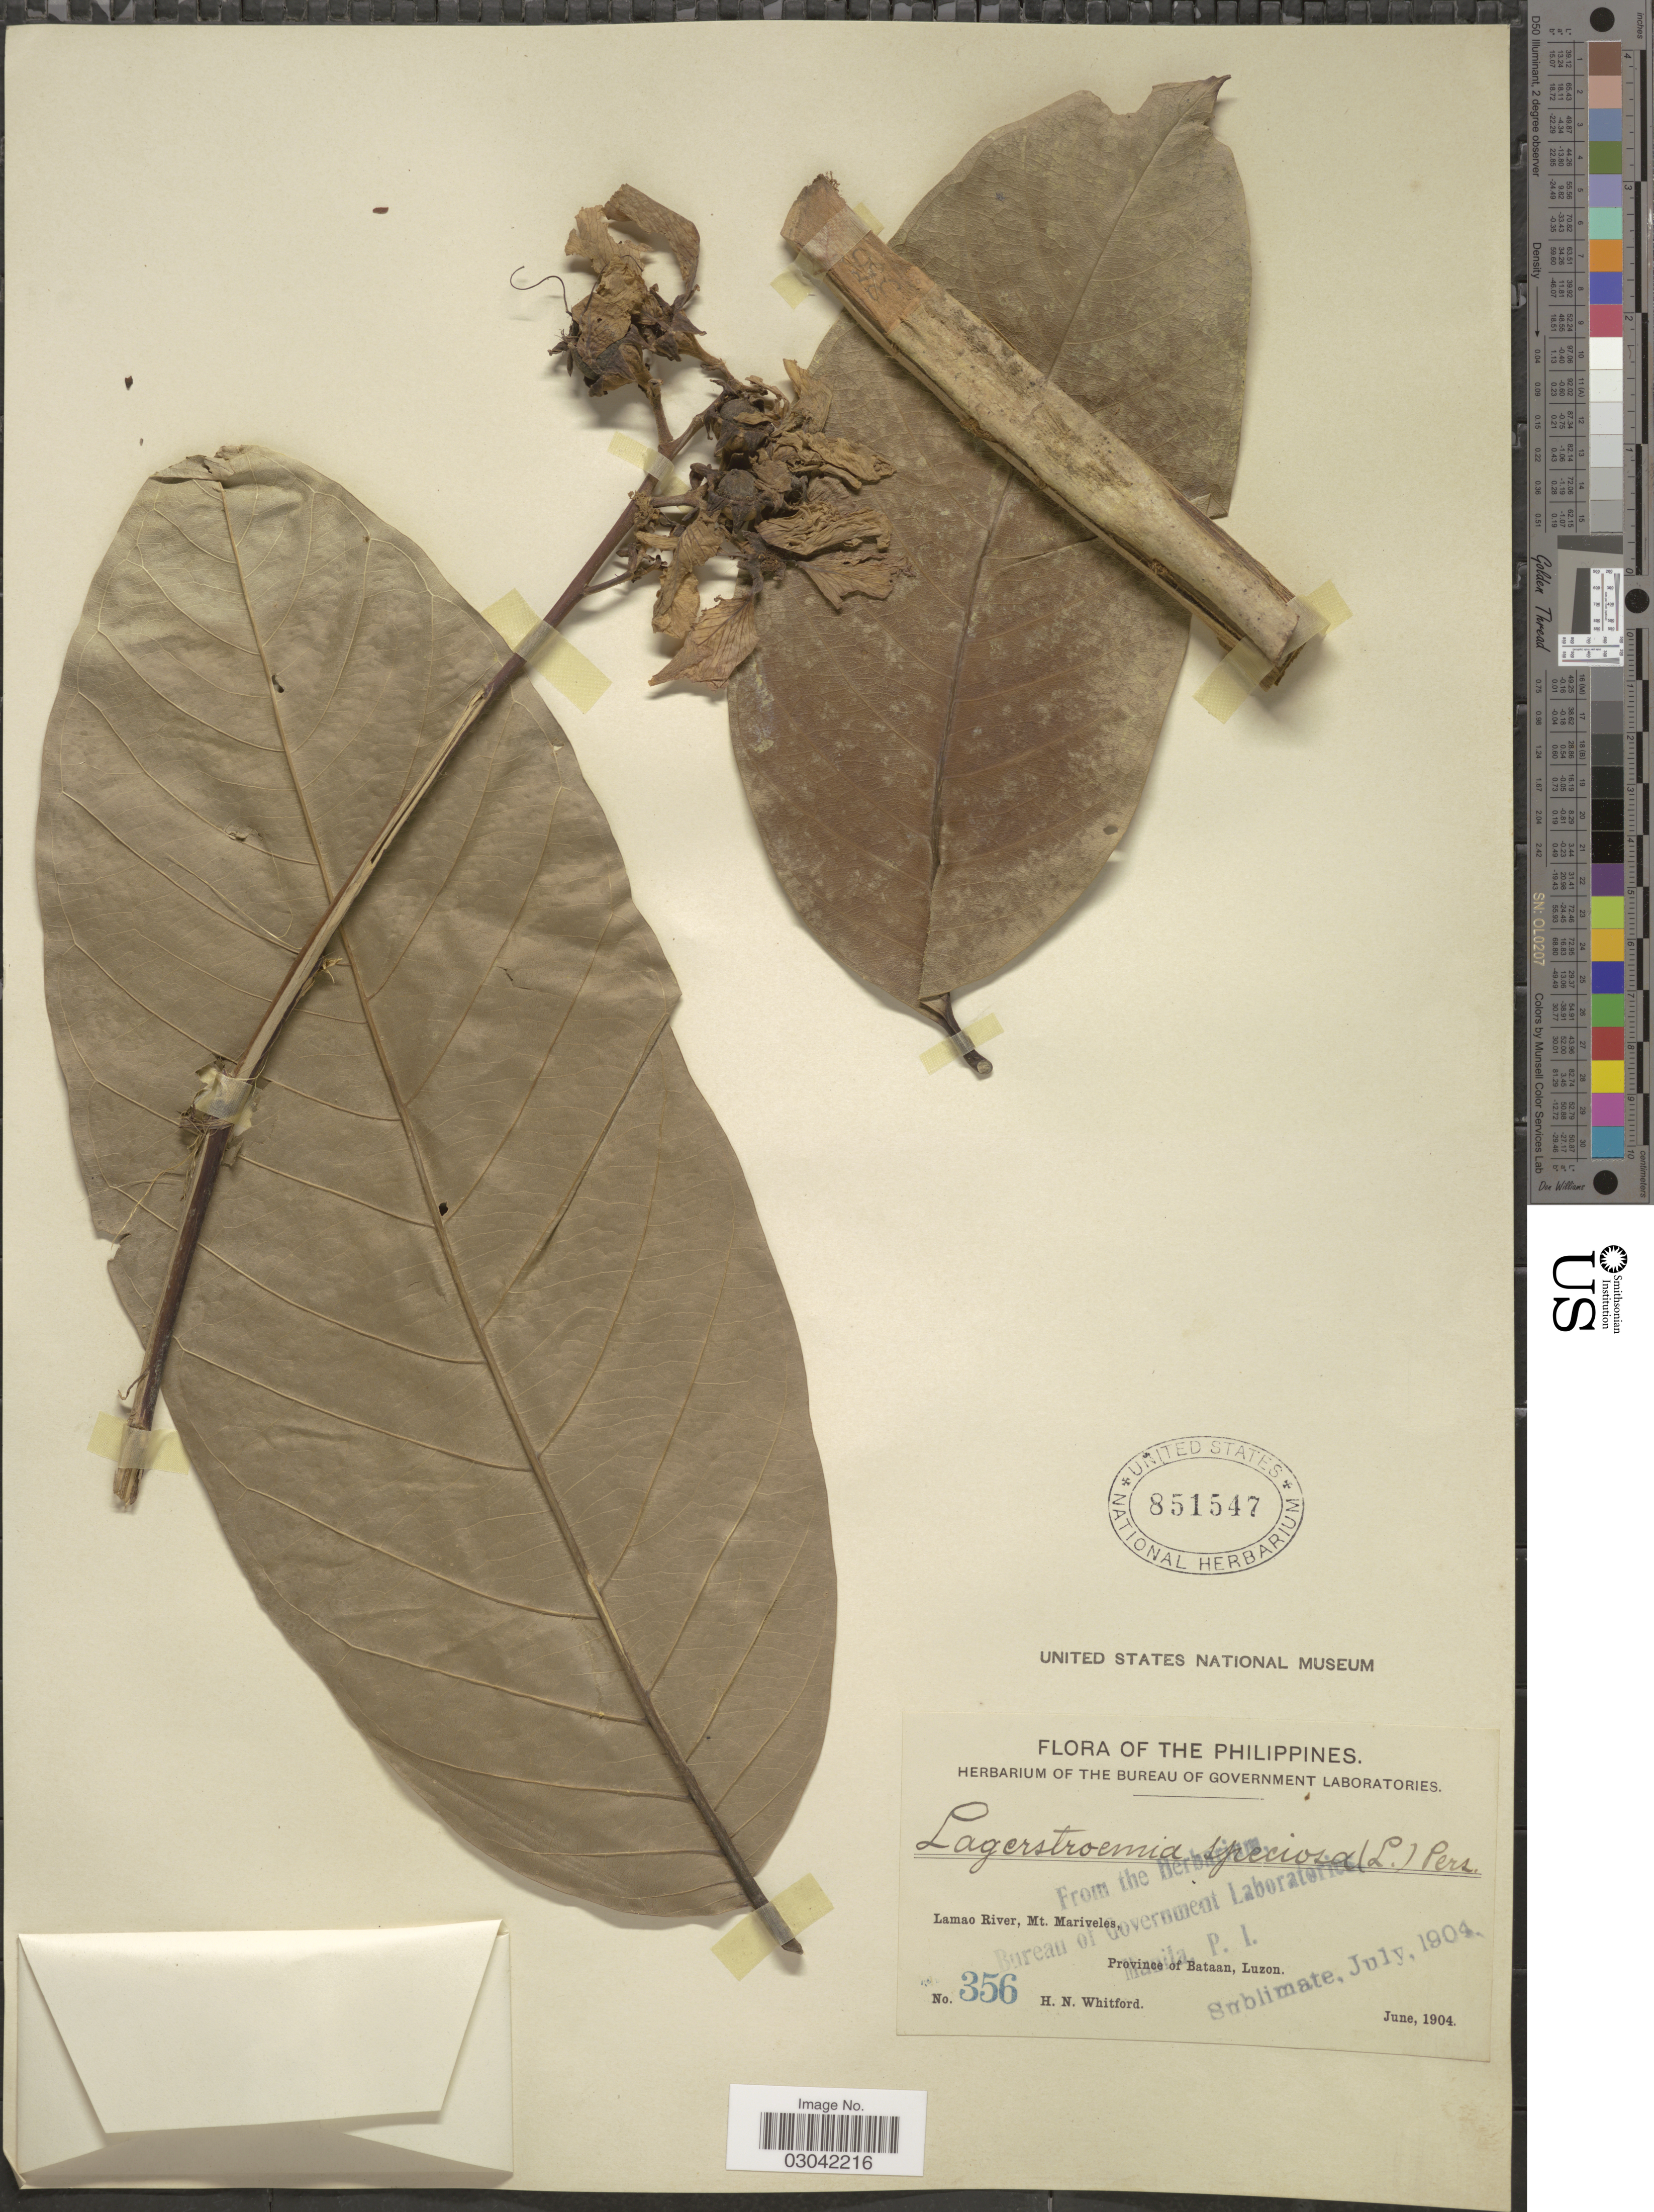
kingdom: Plantae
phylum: Tracheophyta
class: Magnoliopsida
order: Myrtales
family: Lythraceae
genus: Lagerstroemia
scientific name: Lagerstroemia speciosa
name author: (L.) Pers.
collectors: H. N. Whitford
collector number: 356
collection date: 1904-06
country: Philippines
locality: Lamao River, Mt. Mariveles, Province of Bataan, Luzon.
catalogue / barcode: US 851547